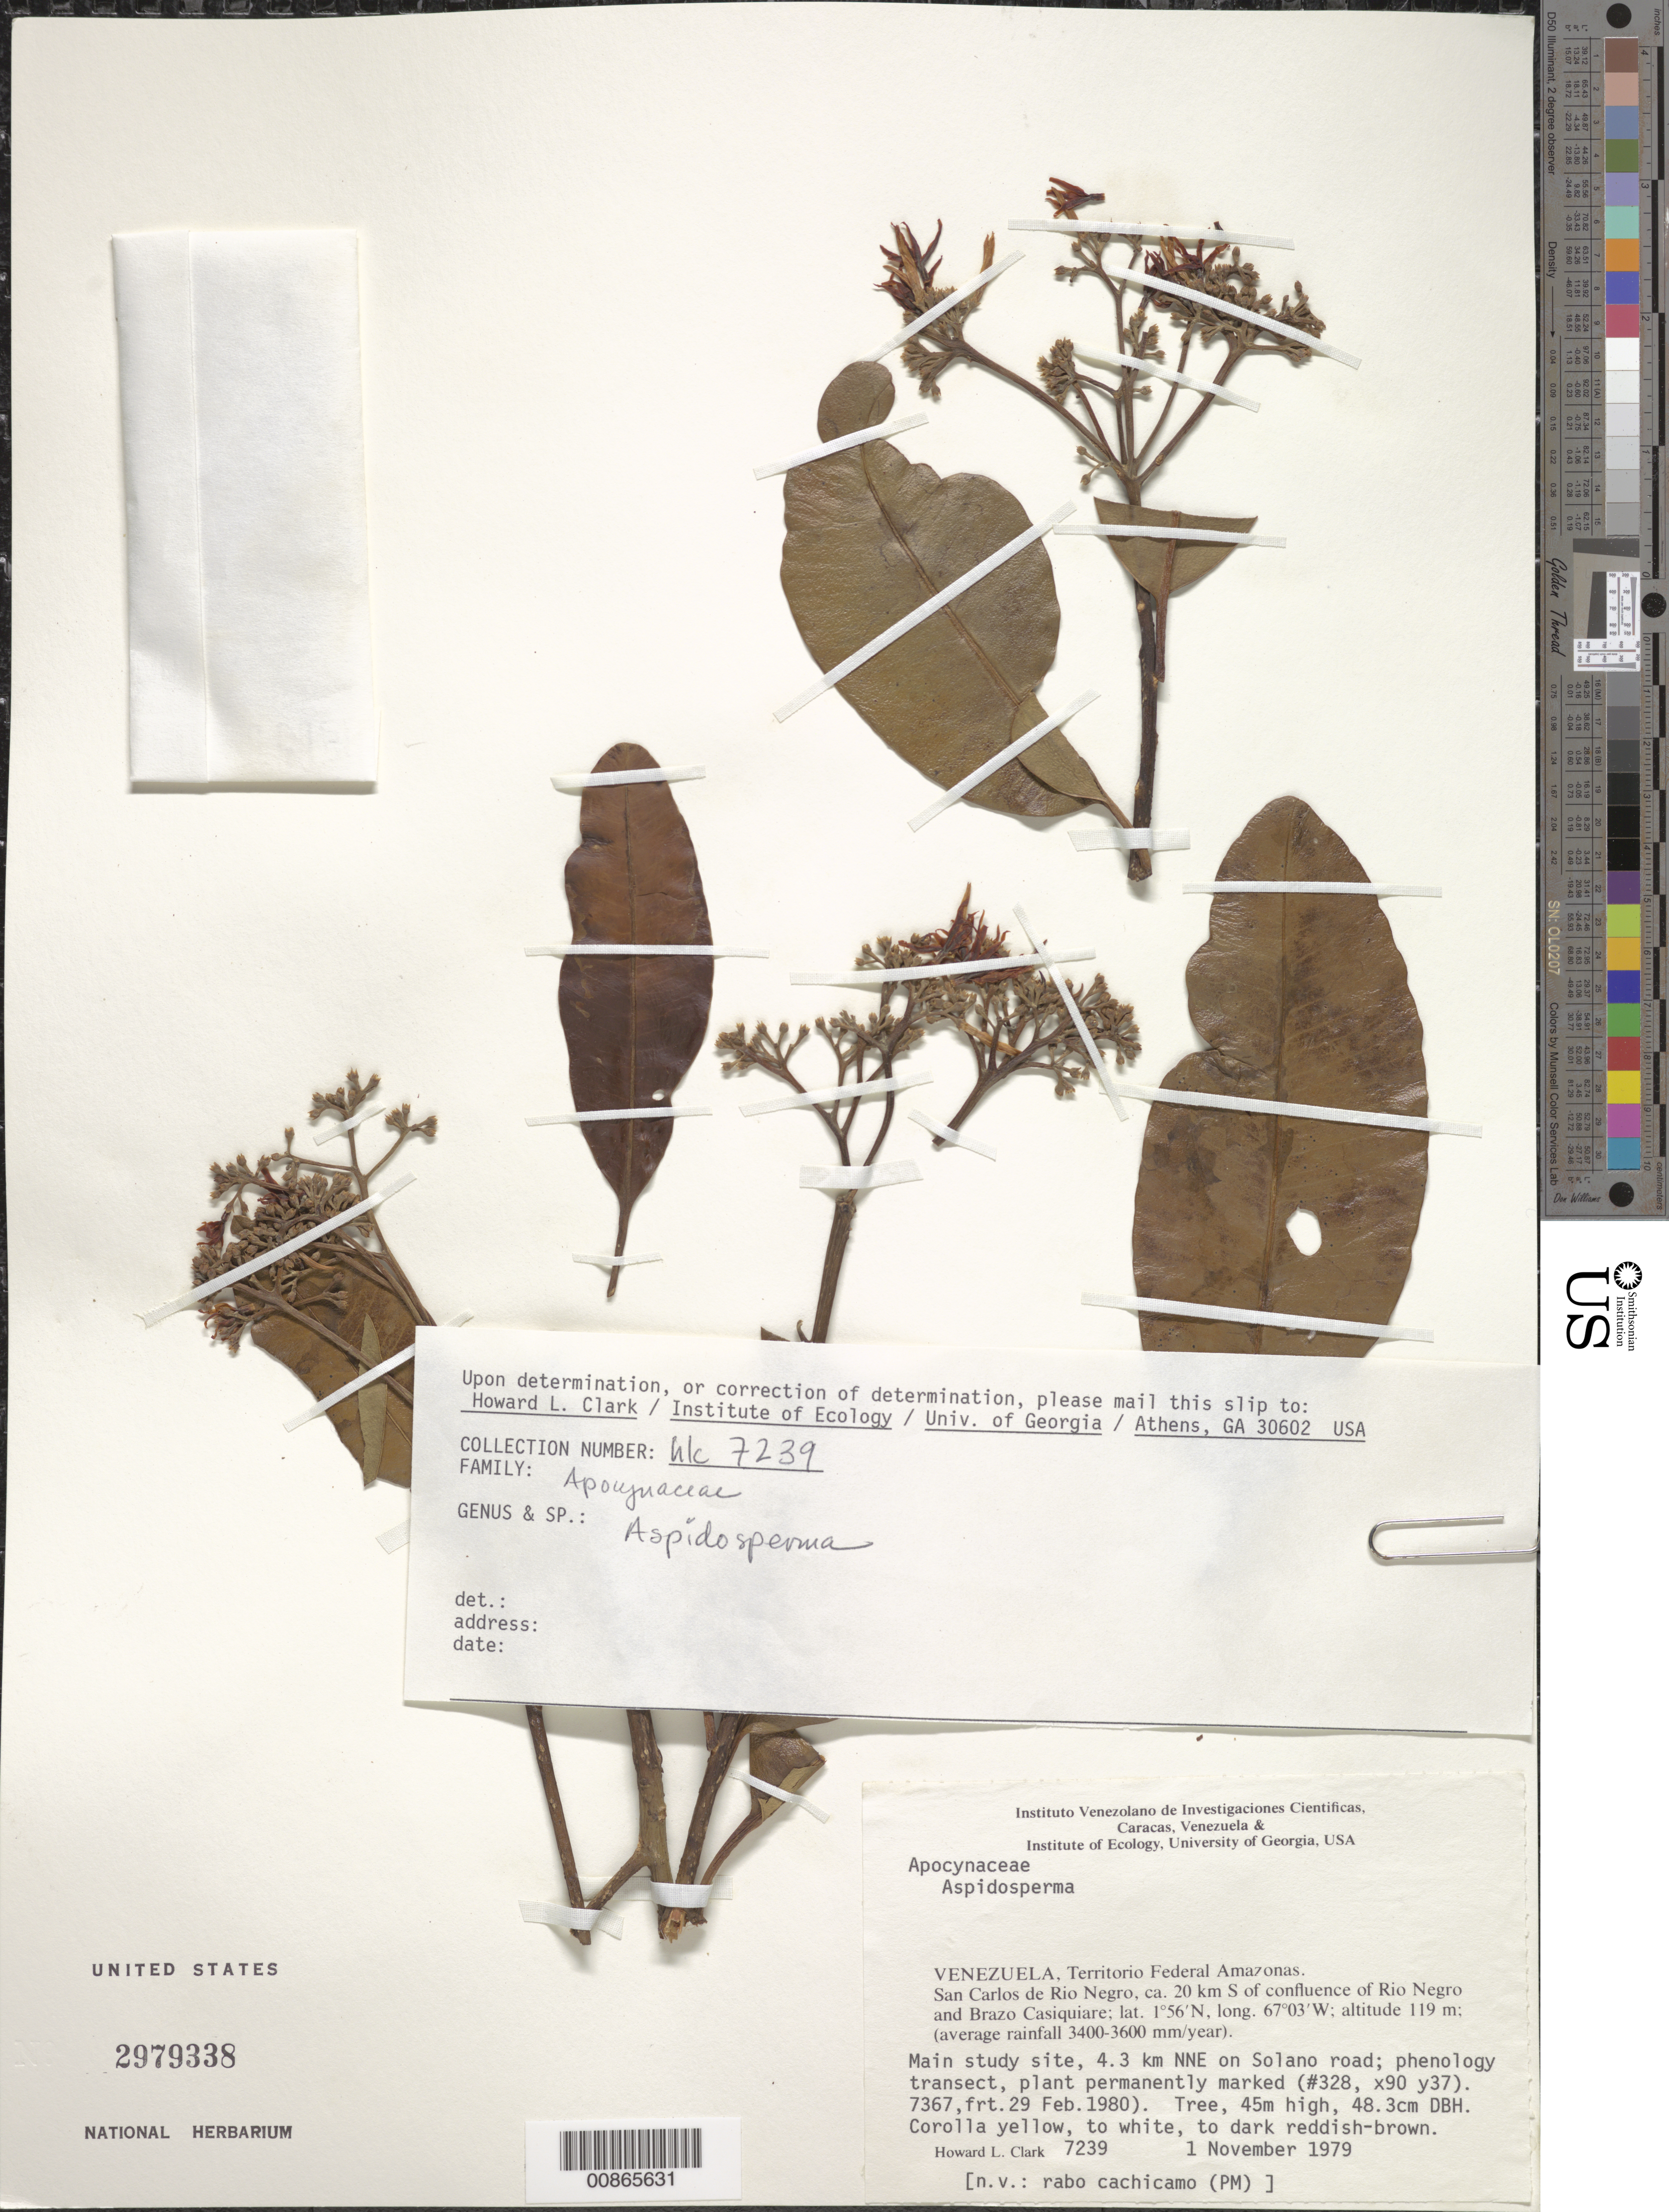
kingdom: Plantae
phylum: Tracheophyta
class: Magnoliopsida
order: Gentianales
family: Apocynaceae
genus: Aspidosperma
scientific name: Aspidosperma sp.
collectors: H. L. Clark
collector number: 7239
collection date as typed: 1-Nov-79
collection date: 1979-11-01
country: Venezuela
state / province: Amazonas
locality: San Carlos de Río Negro, ca. 20 km S of confluence of Río Negro and Brazo Casiquiare, 4.3 km NNE on Solano road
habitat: Average rainfall 3400-3600 mm/year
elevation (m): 119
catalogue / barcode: US 2979338